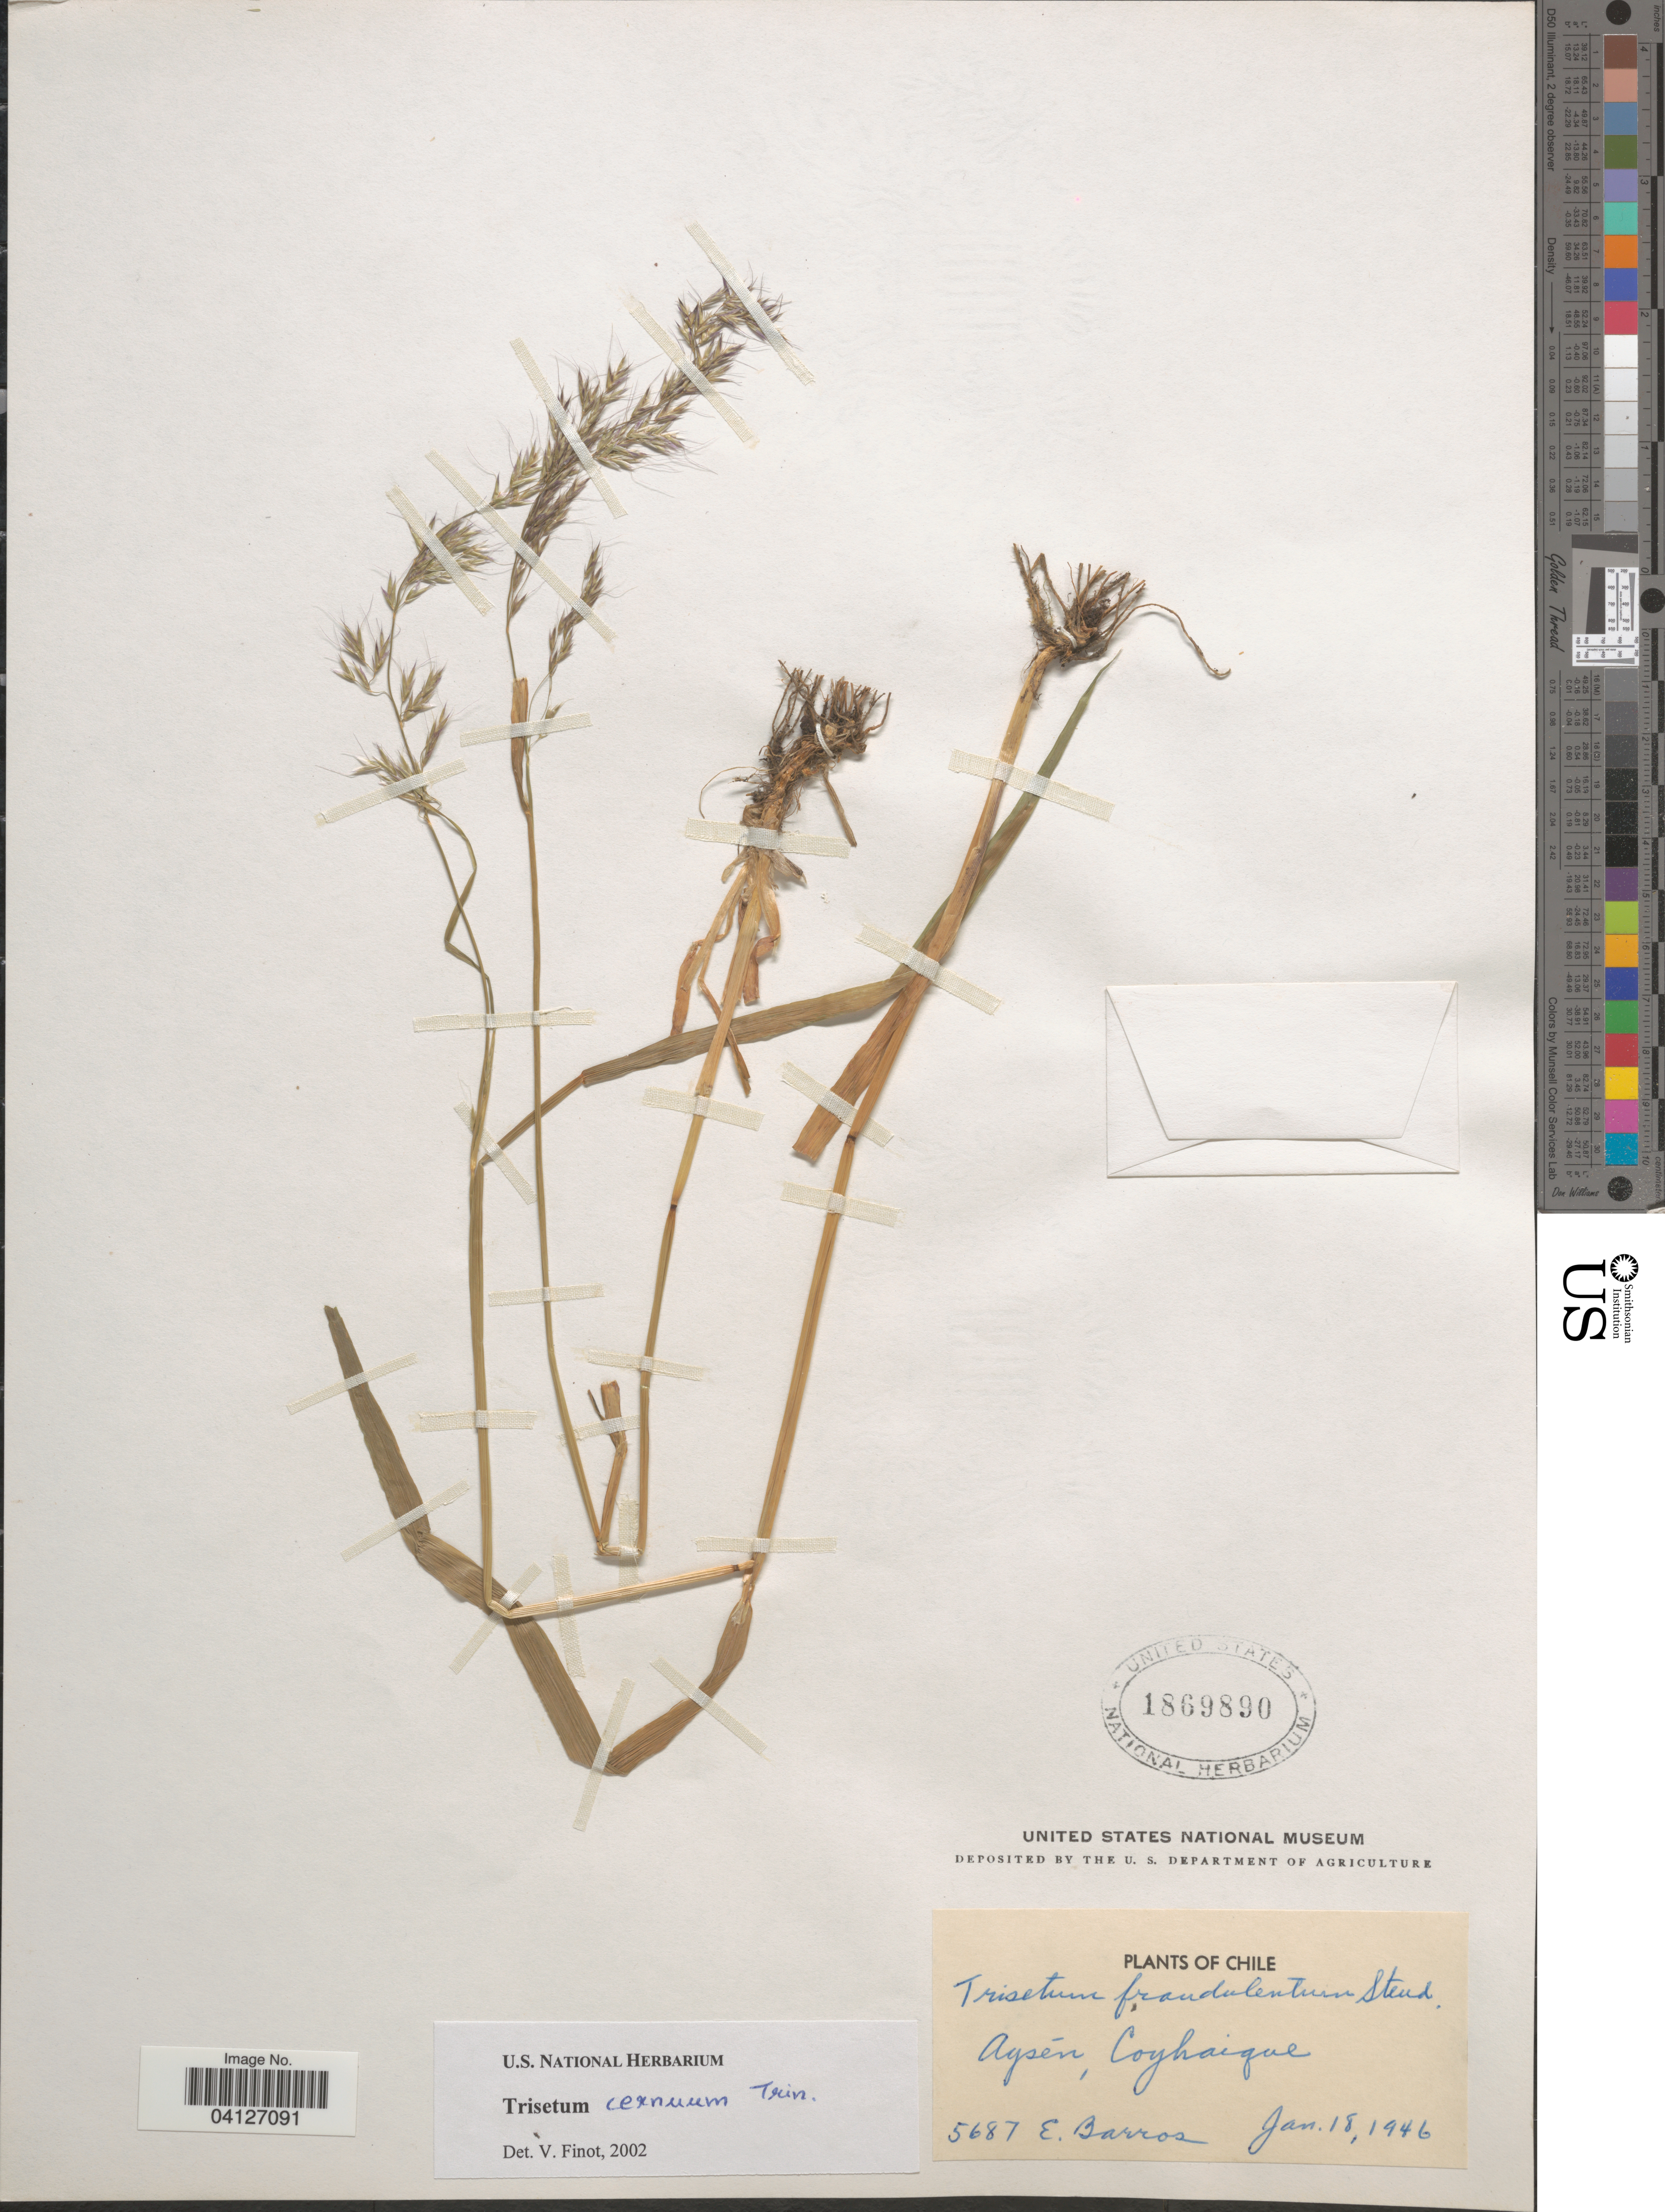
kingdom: Plantae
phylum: Tracheophyta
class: Liliopsida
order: Poales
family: Poaceae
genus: Trisetum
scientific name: Trisetum cernuum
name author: Trin.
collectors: E. Barros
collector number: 5687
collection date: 1946-01-18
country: Chile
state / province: Aisén (XI)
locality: Aysén, Coyhaique.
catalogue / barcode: US 1869890